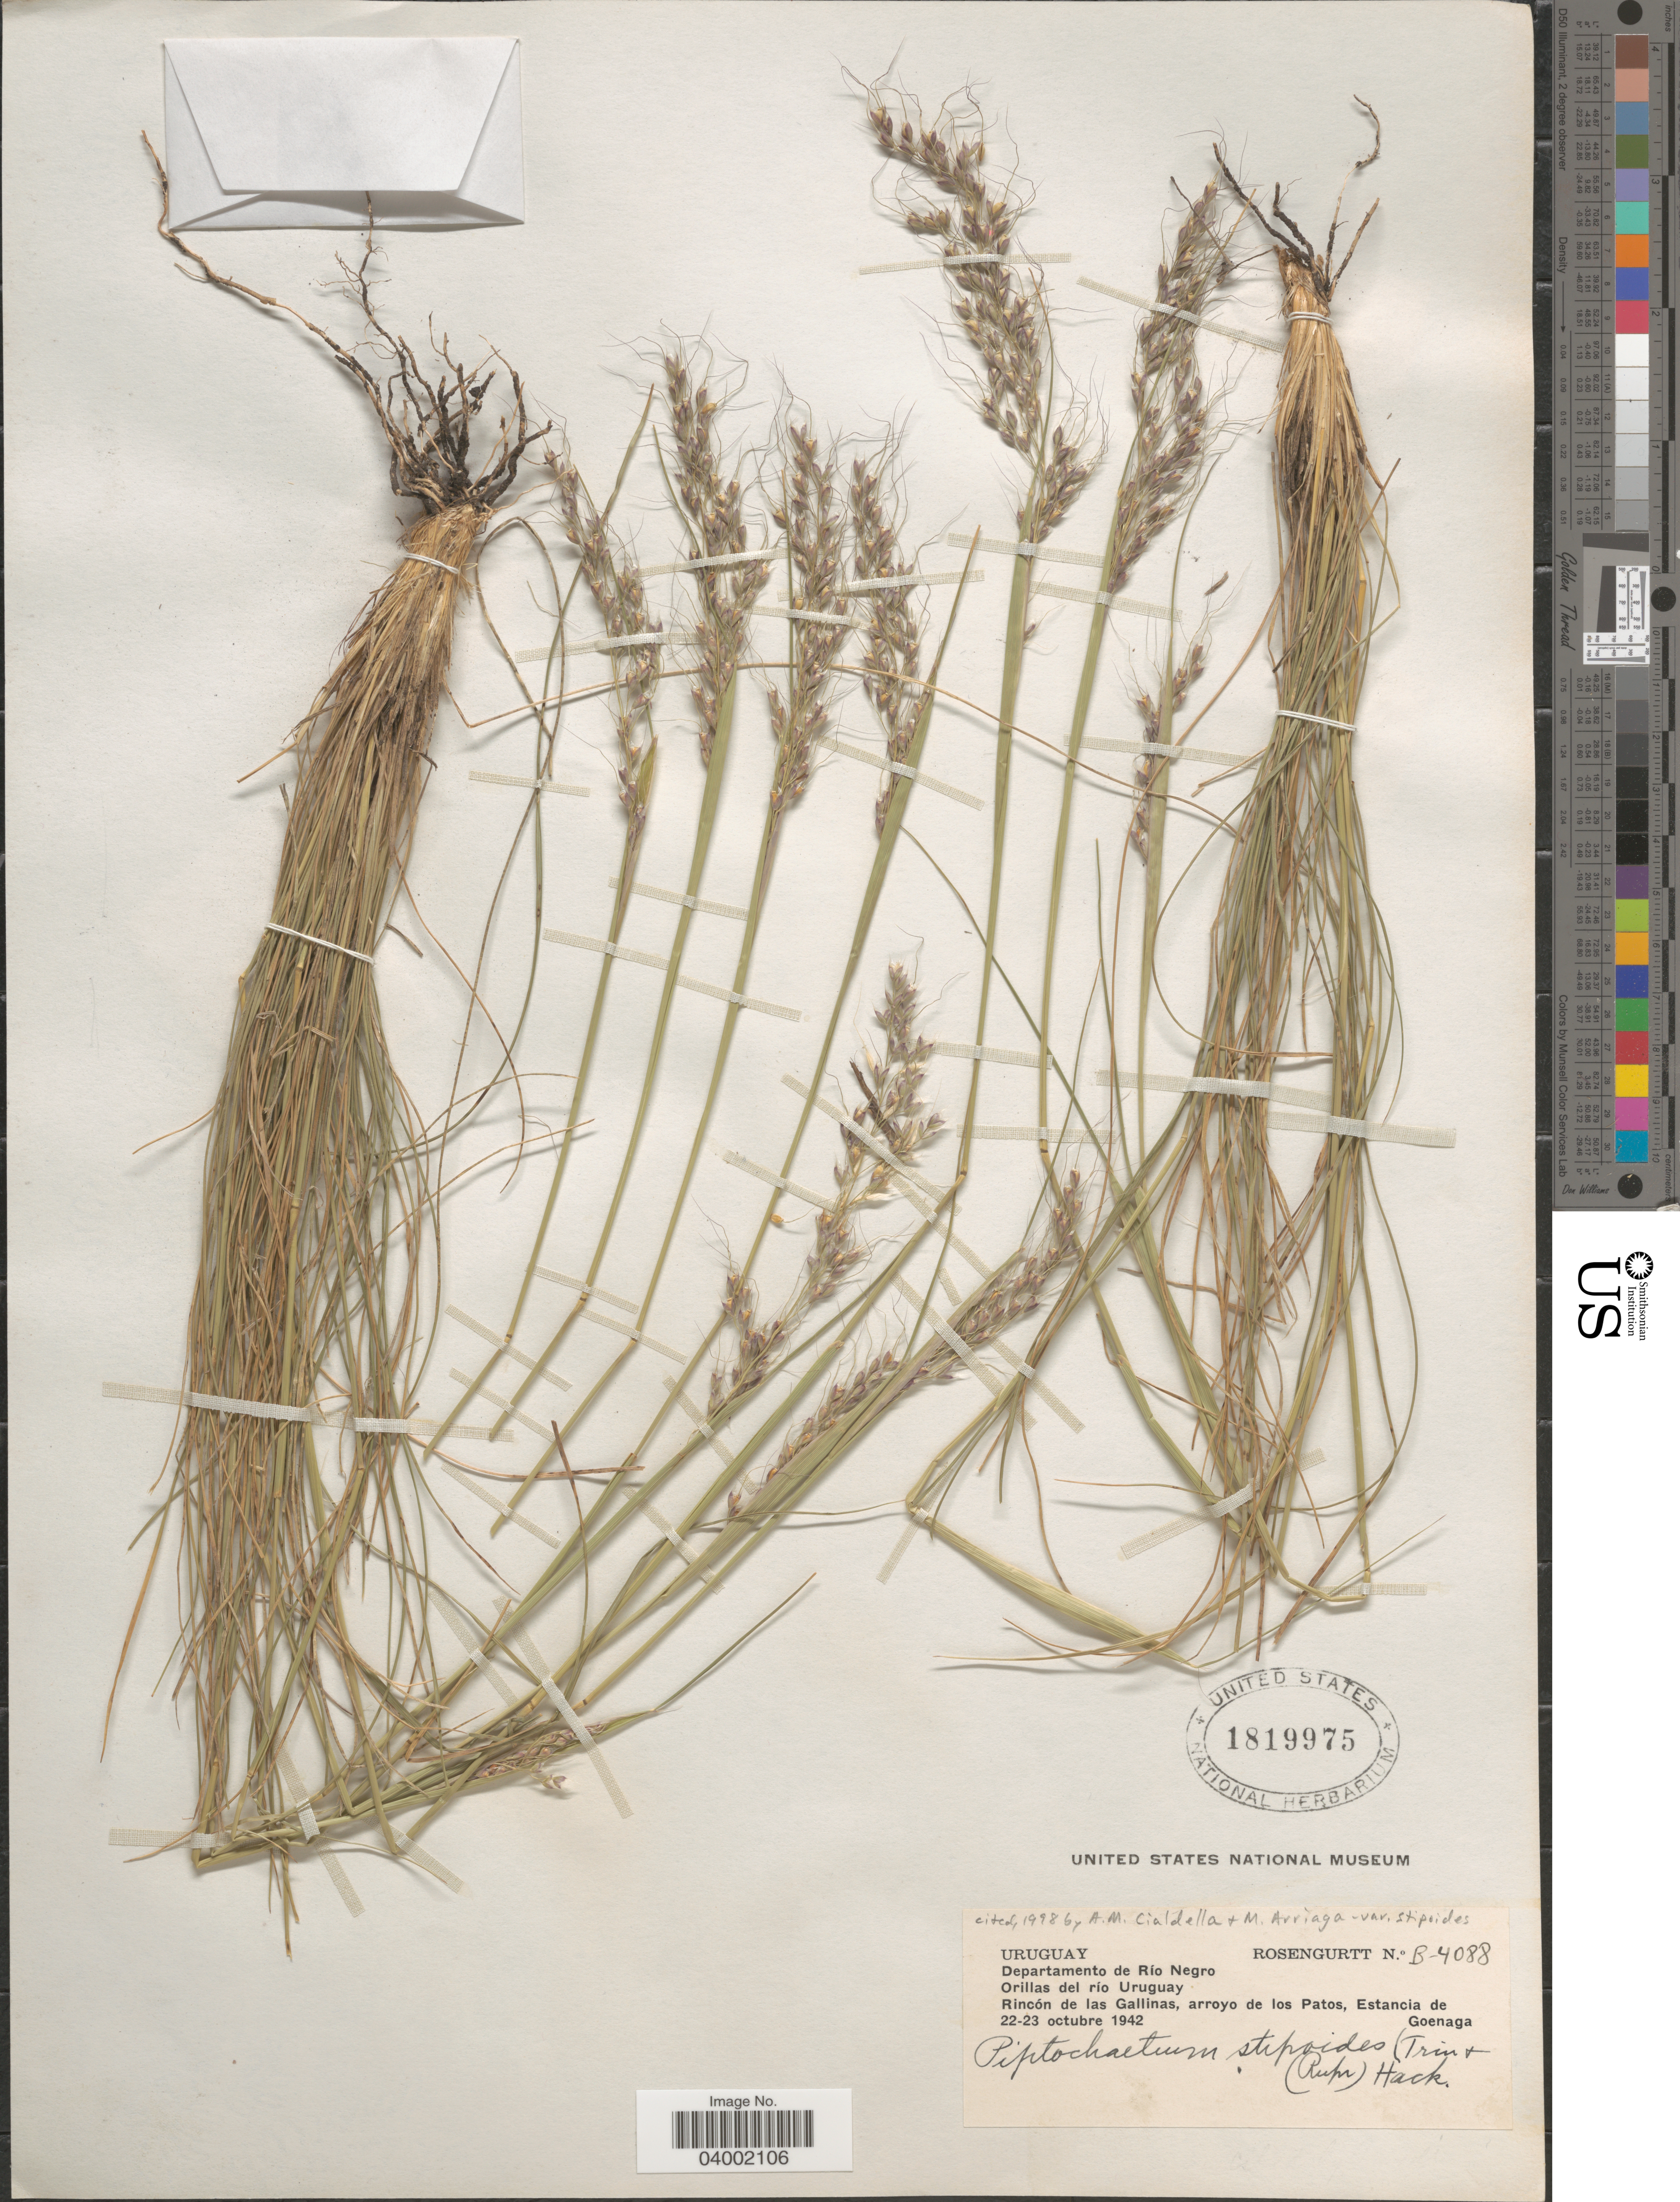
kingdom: Plantae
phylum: Tracheophyta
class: Liliopsida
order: Poales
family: Poaceae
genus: Piptochaetium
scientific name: Piptochaetium stipoides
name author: (Trin. & Rupr.) Hack. & Arechav.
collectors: Rosengurtt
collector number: B-4088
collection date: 1942-10-22/1942-10-23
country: Uruguay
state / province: Rio Negro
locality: Departamento de Río Negro. Orillas del río Uruguay. Rincón de las Gallinas, arroyo de los Patos, Estancia de Goenaga.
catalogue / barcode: US 1819975